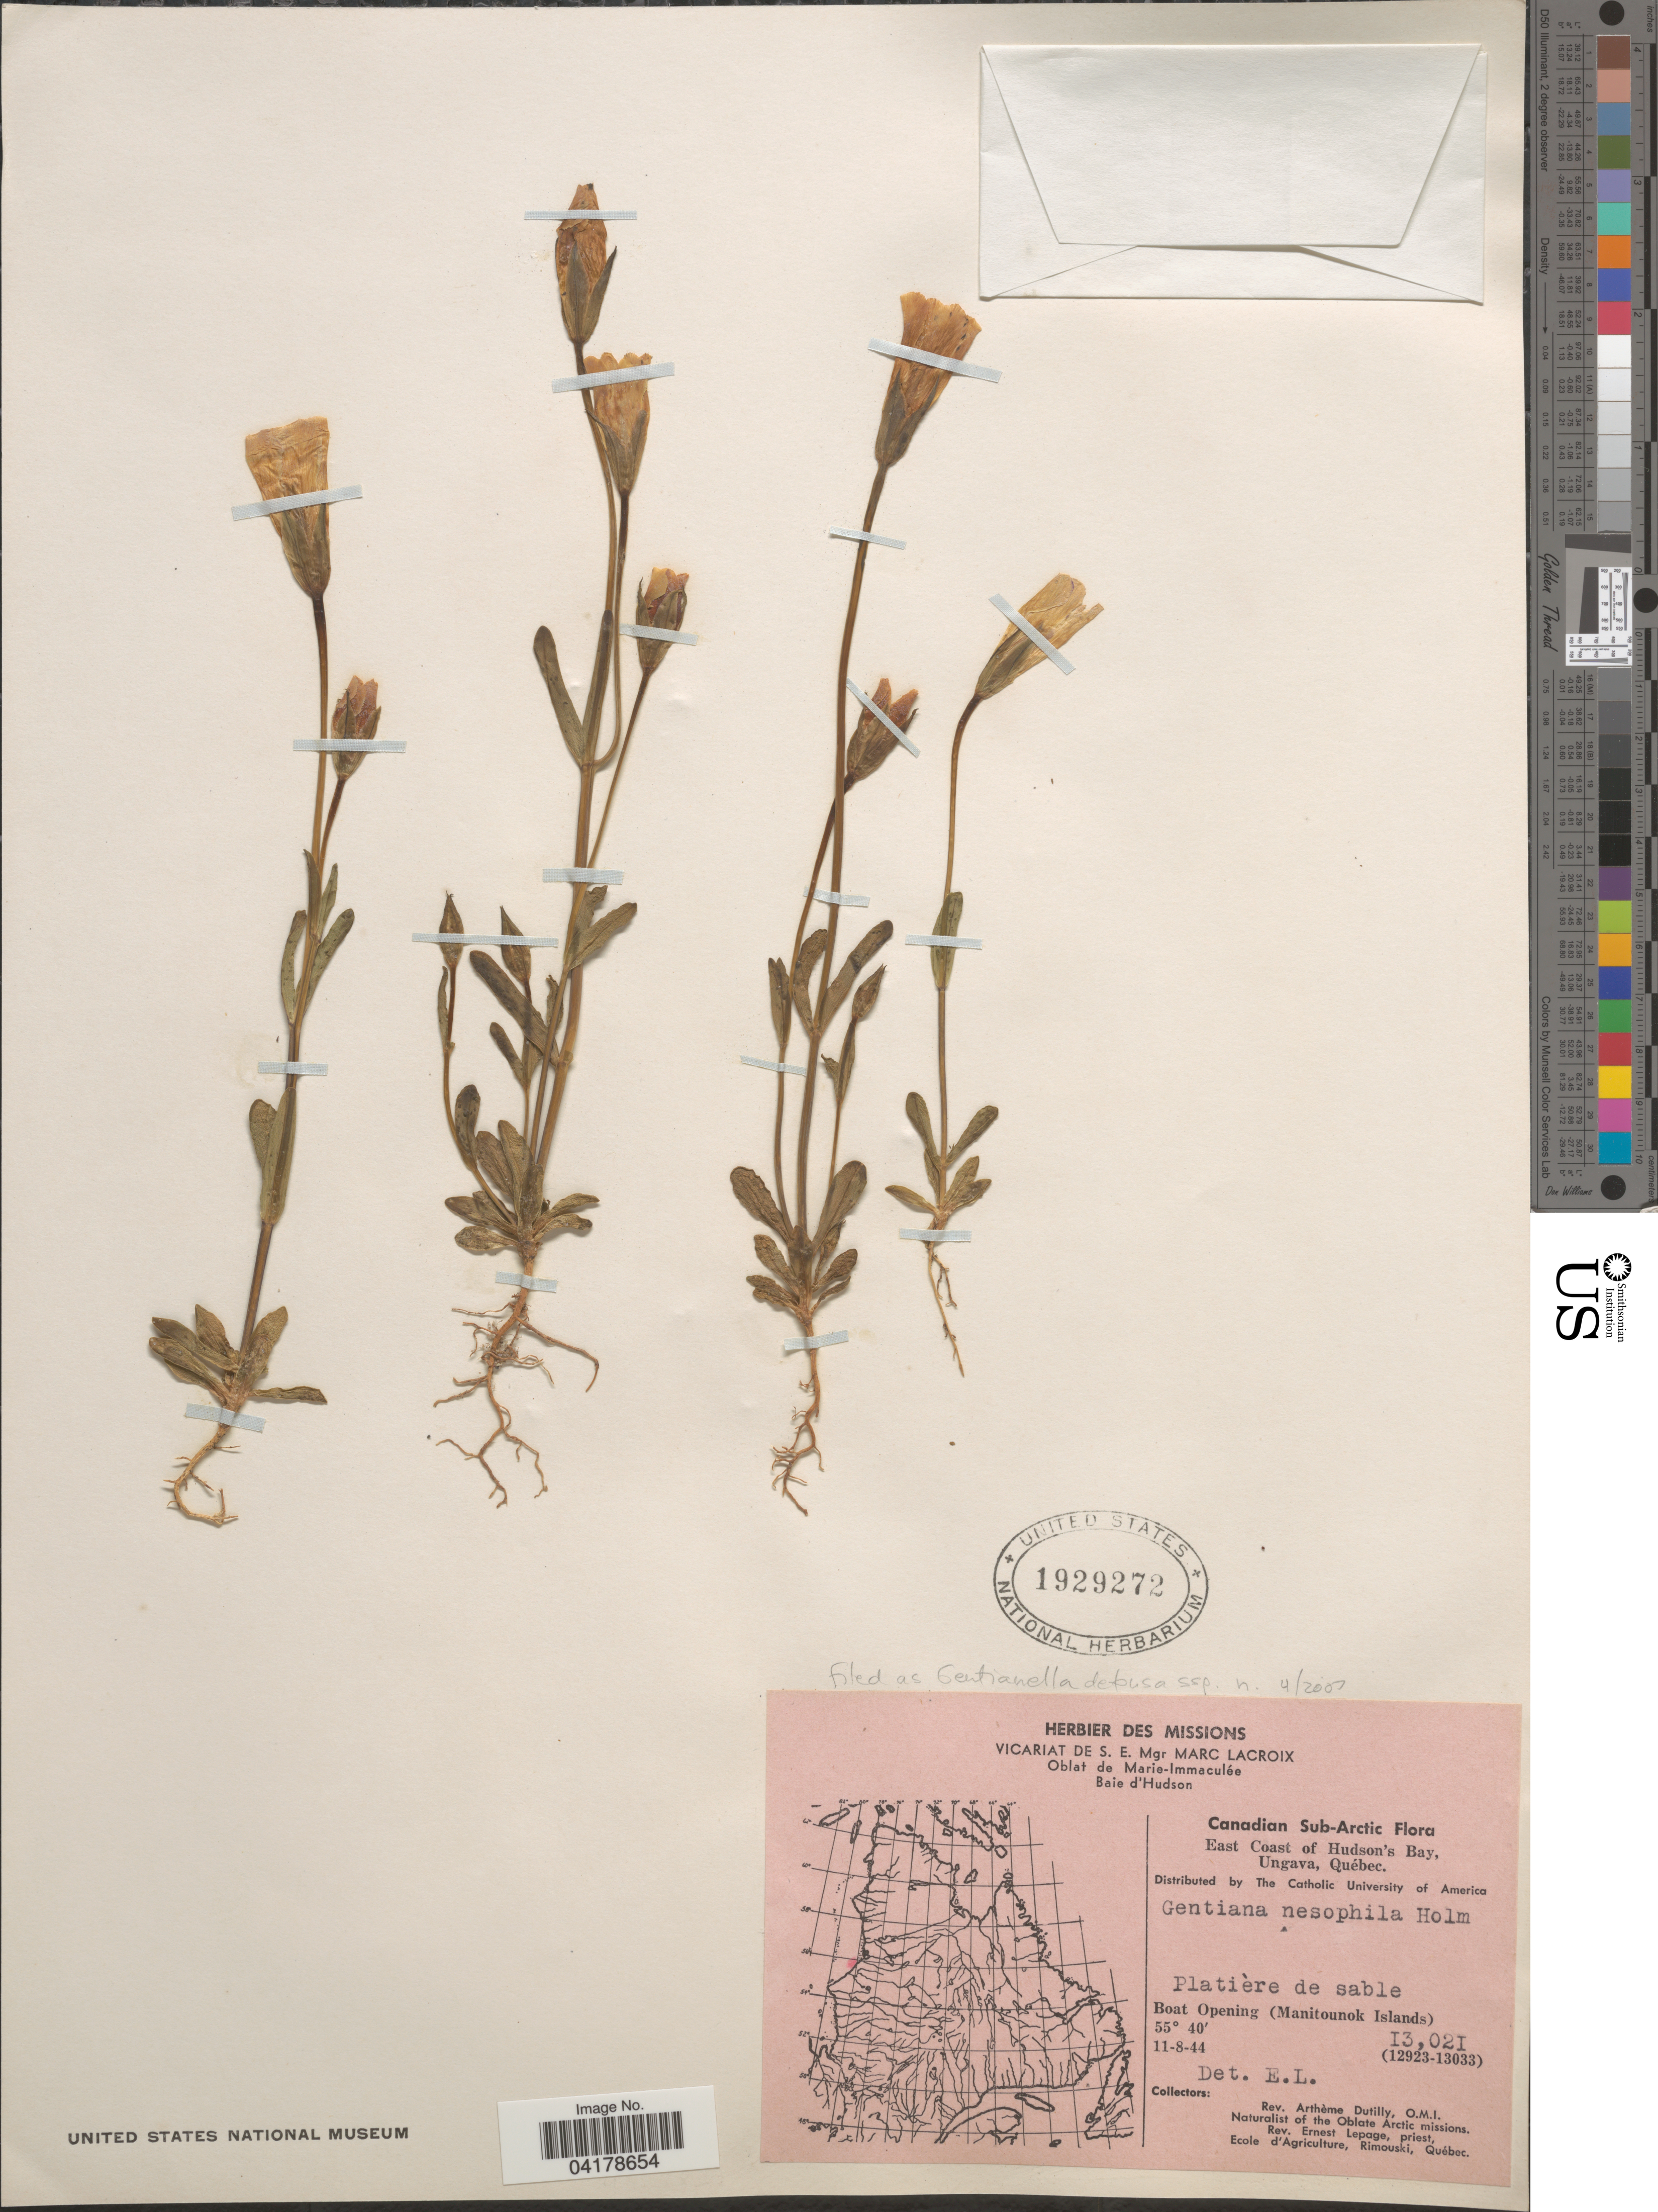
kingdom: Plantae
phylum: Tracheophyta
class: Magnoliopsida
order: Gentianales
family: Gentianaceae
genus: Gentiana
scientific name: Gentiana nesophila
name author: Holm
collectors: A. Dutilly & E. Lepage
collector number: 13021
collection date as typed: Transcribed d/m/y: 11/8/44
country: Canada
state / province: Quebec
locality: Canadian Sub-Arctic. East Coast of Hudson's Bay, Ungava. Boat Opening (Manitounok Islands).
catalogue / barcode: US 1929272